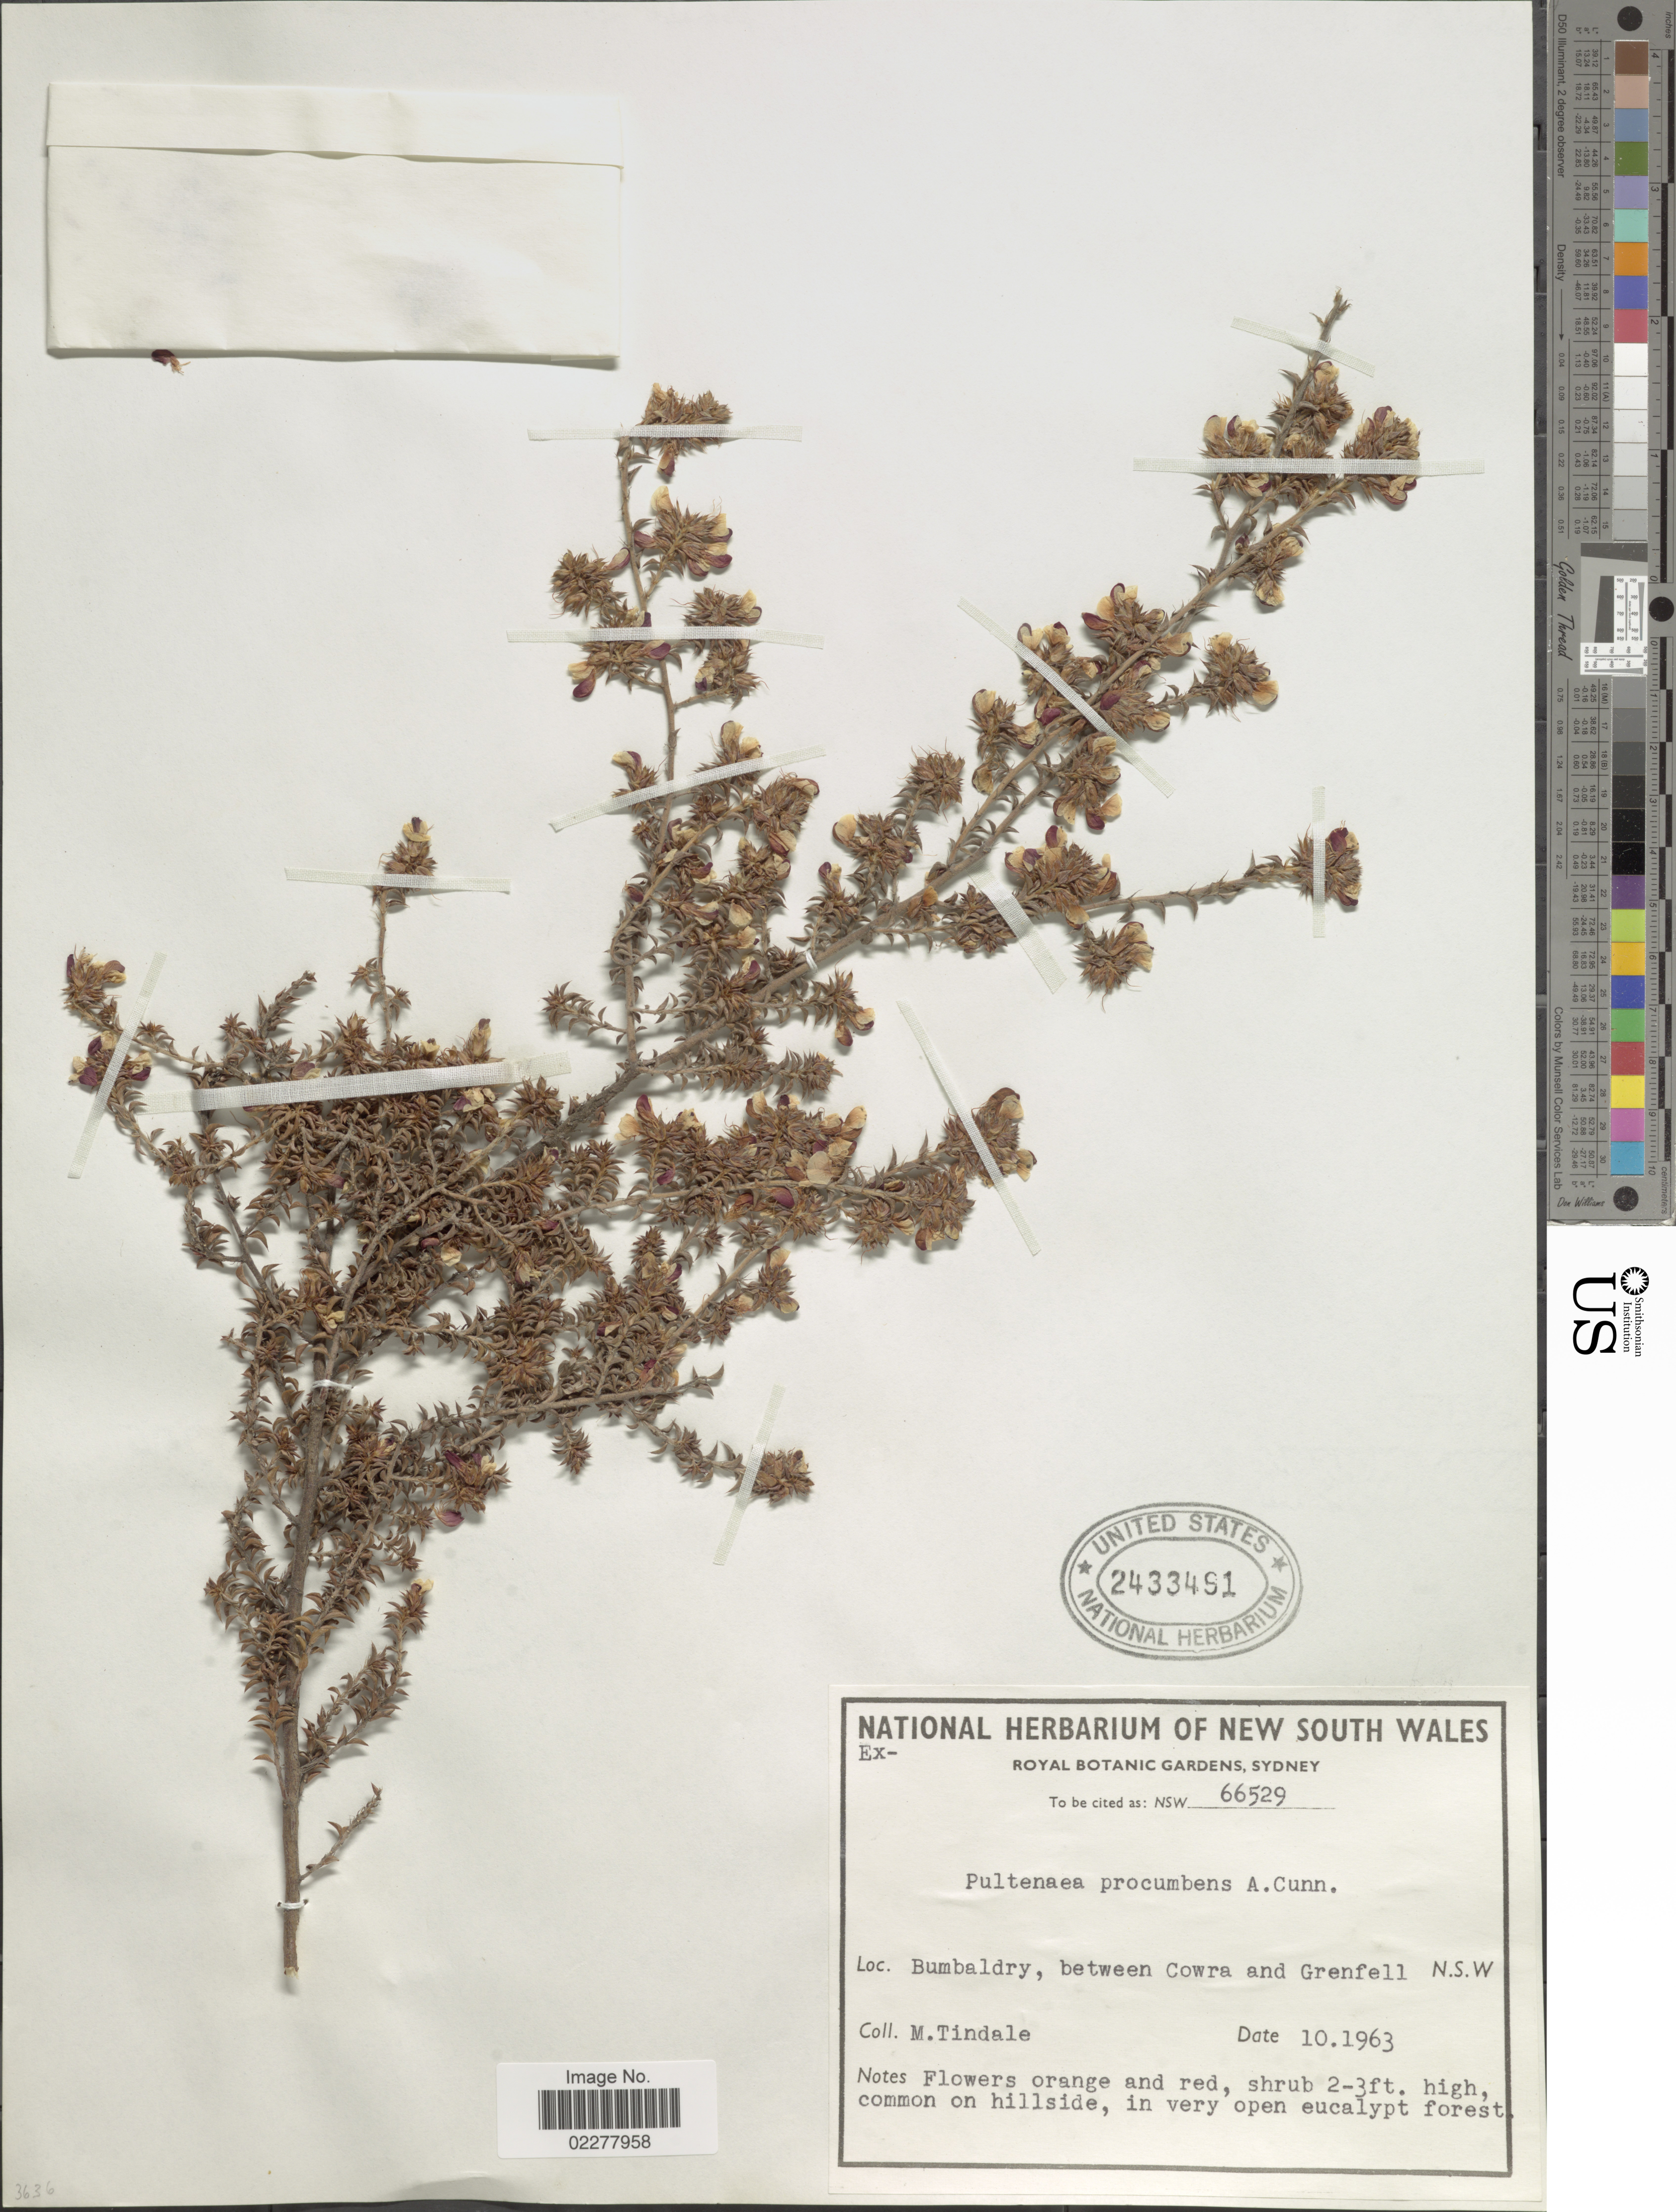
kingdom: Plantae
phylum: Tracheophyta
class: Magnoliopsida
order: Fabales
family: Fabaceae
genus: Pultenaea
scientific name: Pultenaea procumbens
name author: A. Cunn.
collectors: M. D. Tindale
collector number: NSW 66529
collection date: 1963-10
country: Australia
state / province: New South Wales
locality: Bumbaldry, between Cowra and Grenfell. N.S.W.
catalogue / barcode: US 2433481